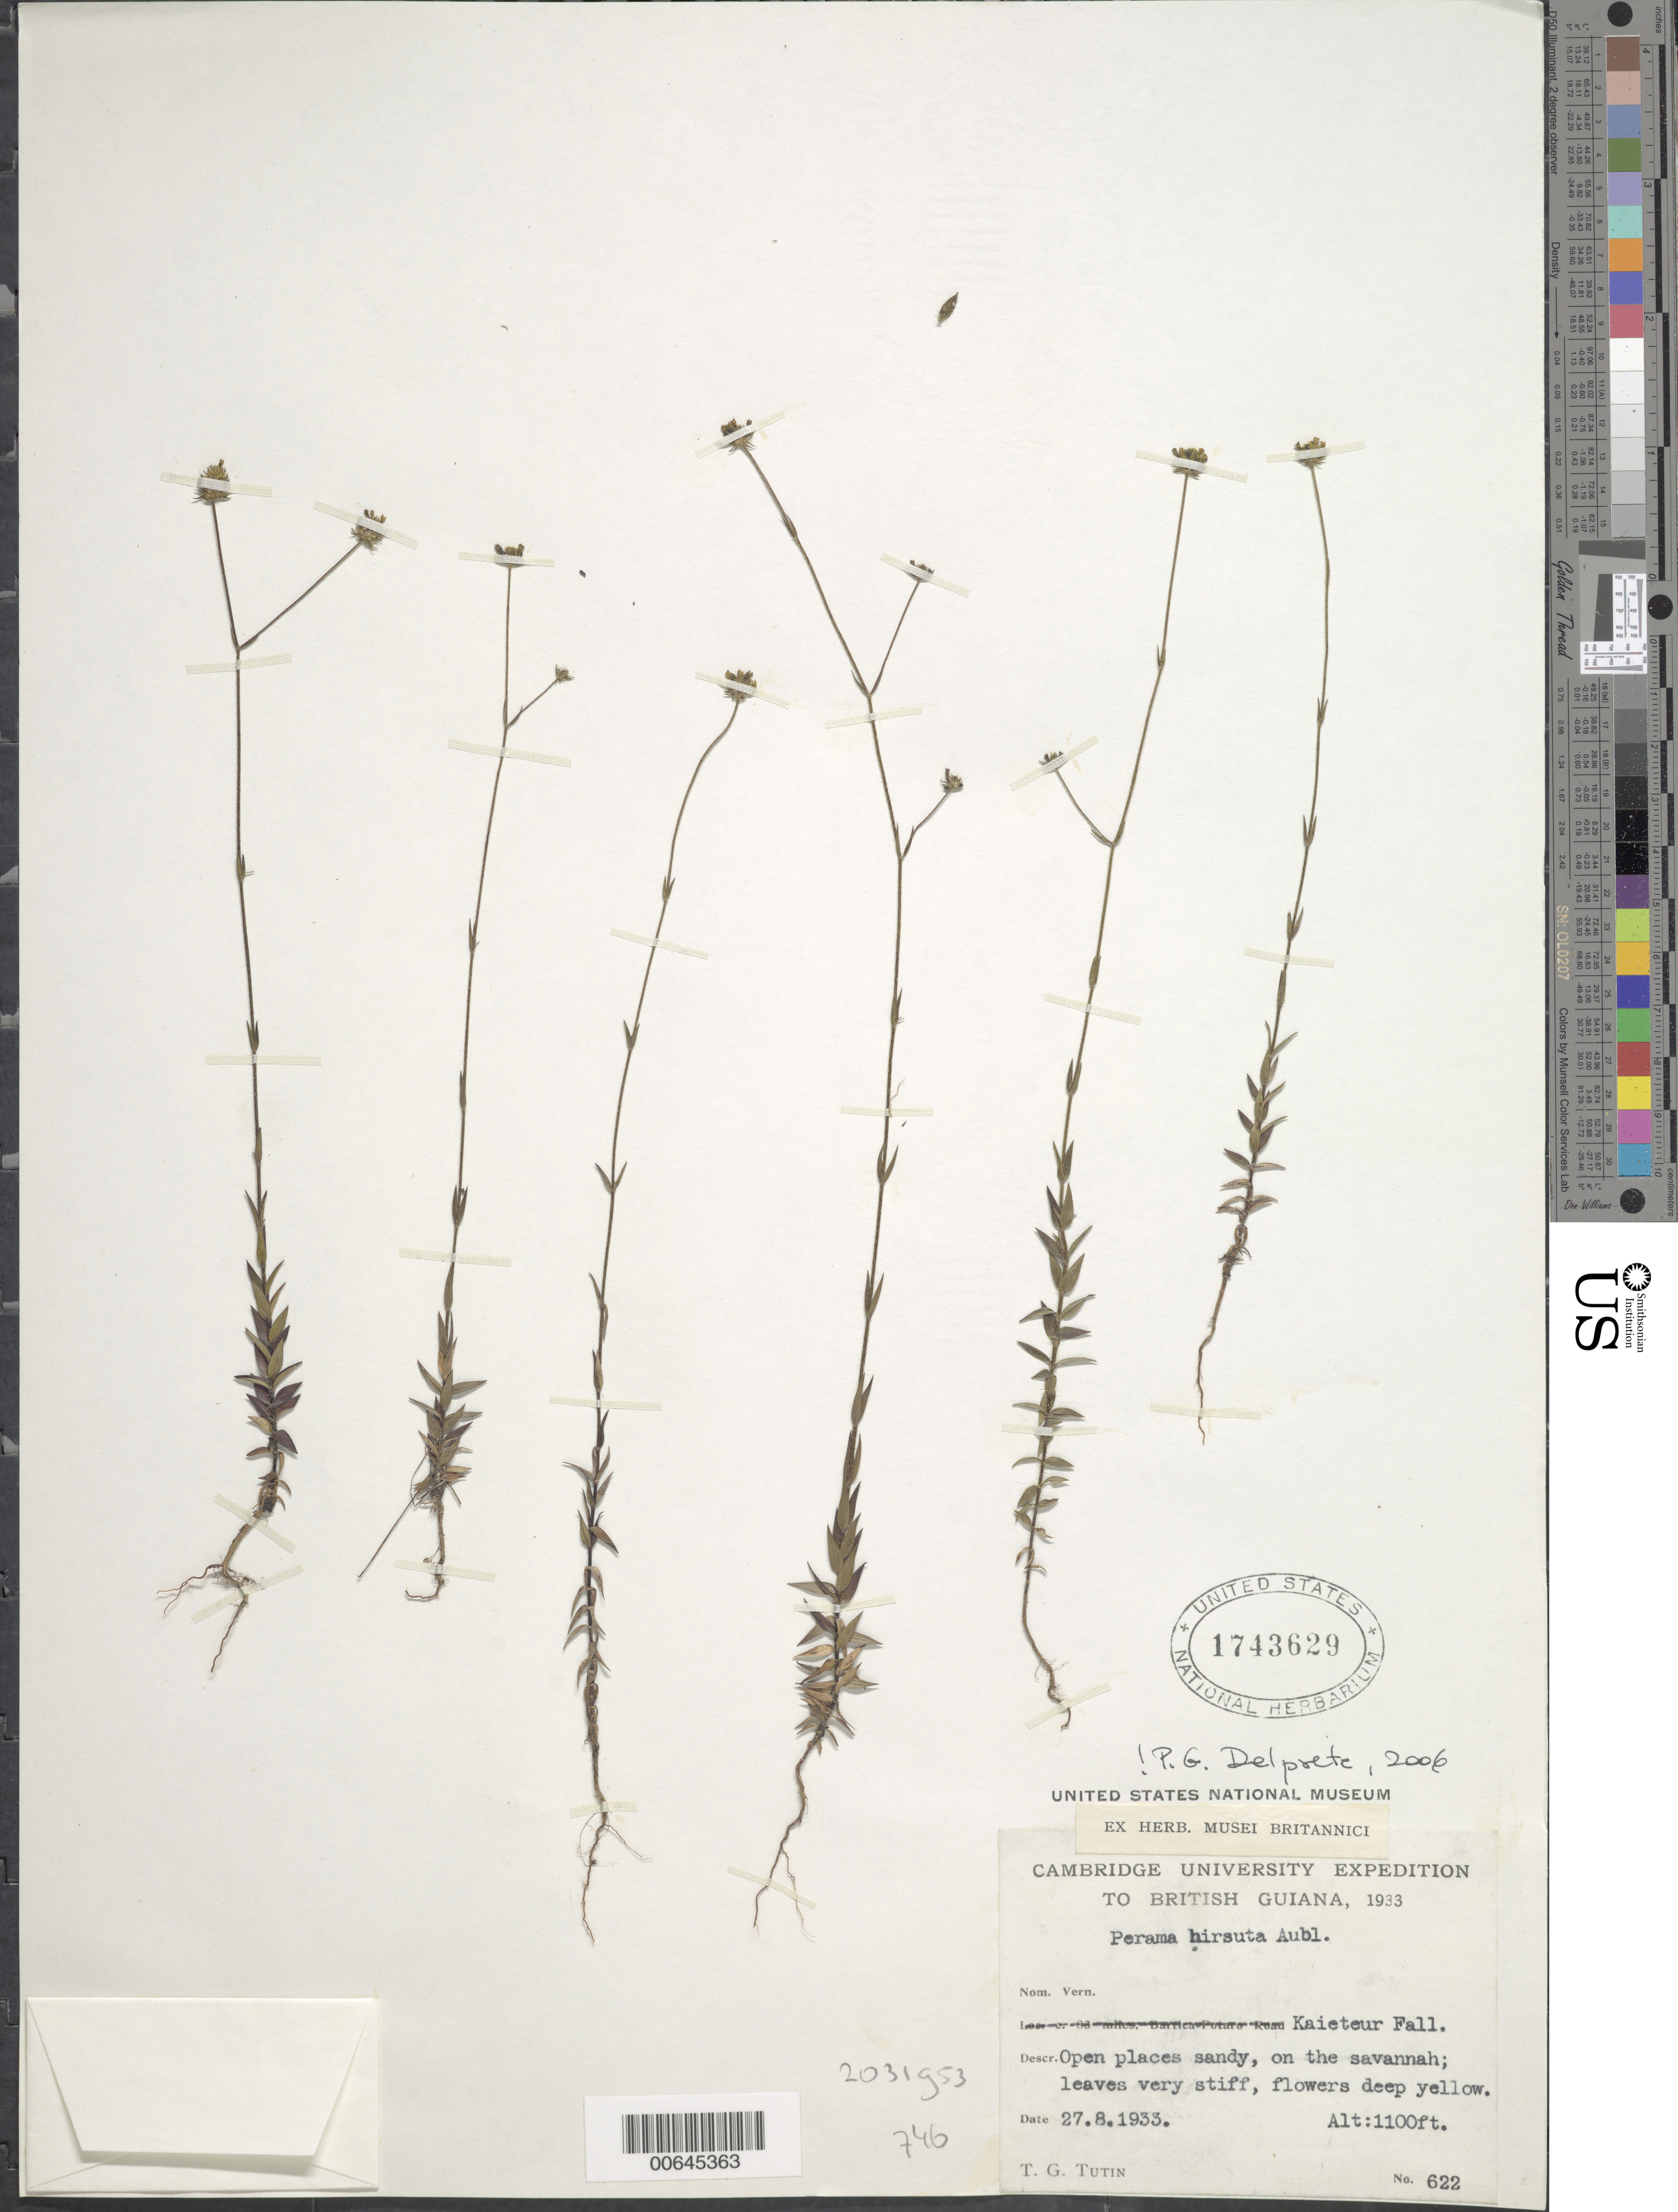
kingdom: Plantae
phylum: Tracheophyta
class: Magnoliopsida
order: Gentianales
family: Rubiaceae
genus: Perama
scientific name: Perama hirsuta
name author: Aubl.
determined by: Delprete, P. G., Herb. de Guyane Cay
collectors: T. G. Tutin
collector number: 622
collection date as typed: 27-Aug-33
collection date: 1933-08-27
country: Guyana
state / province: Potaro-Siparuni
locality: Kaieteur Falls, Potaro R.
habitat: Open places sandy, on the savanna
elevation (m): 335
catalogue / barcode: US 1743629